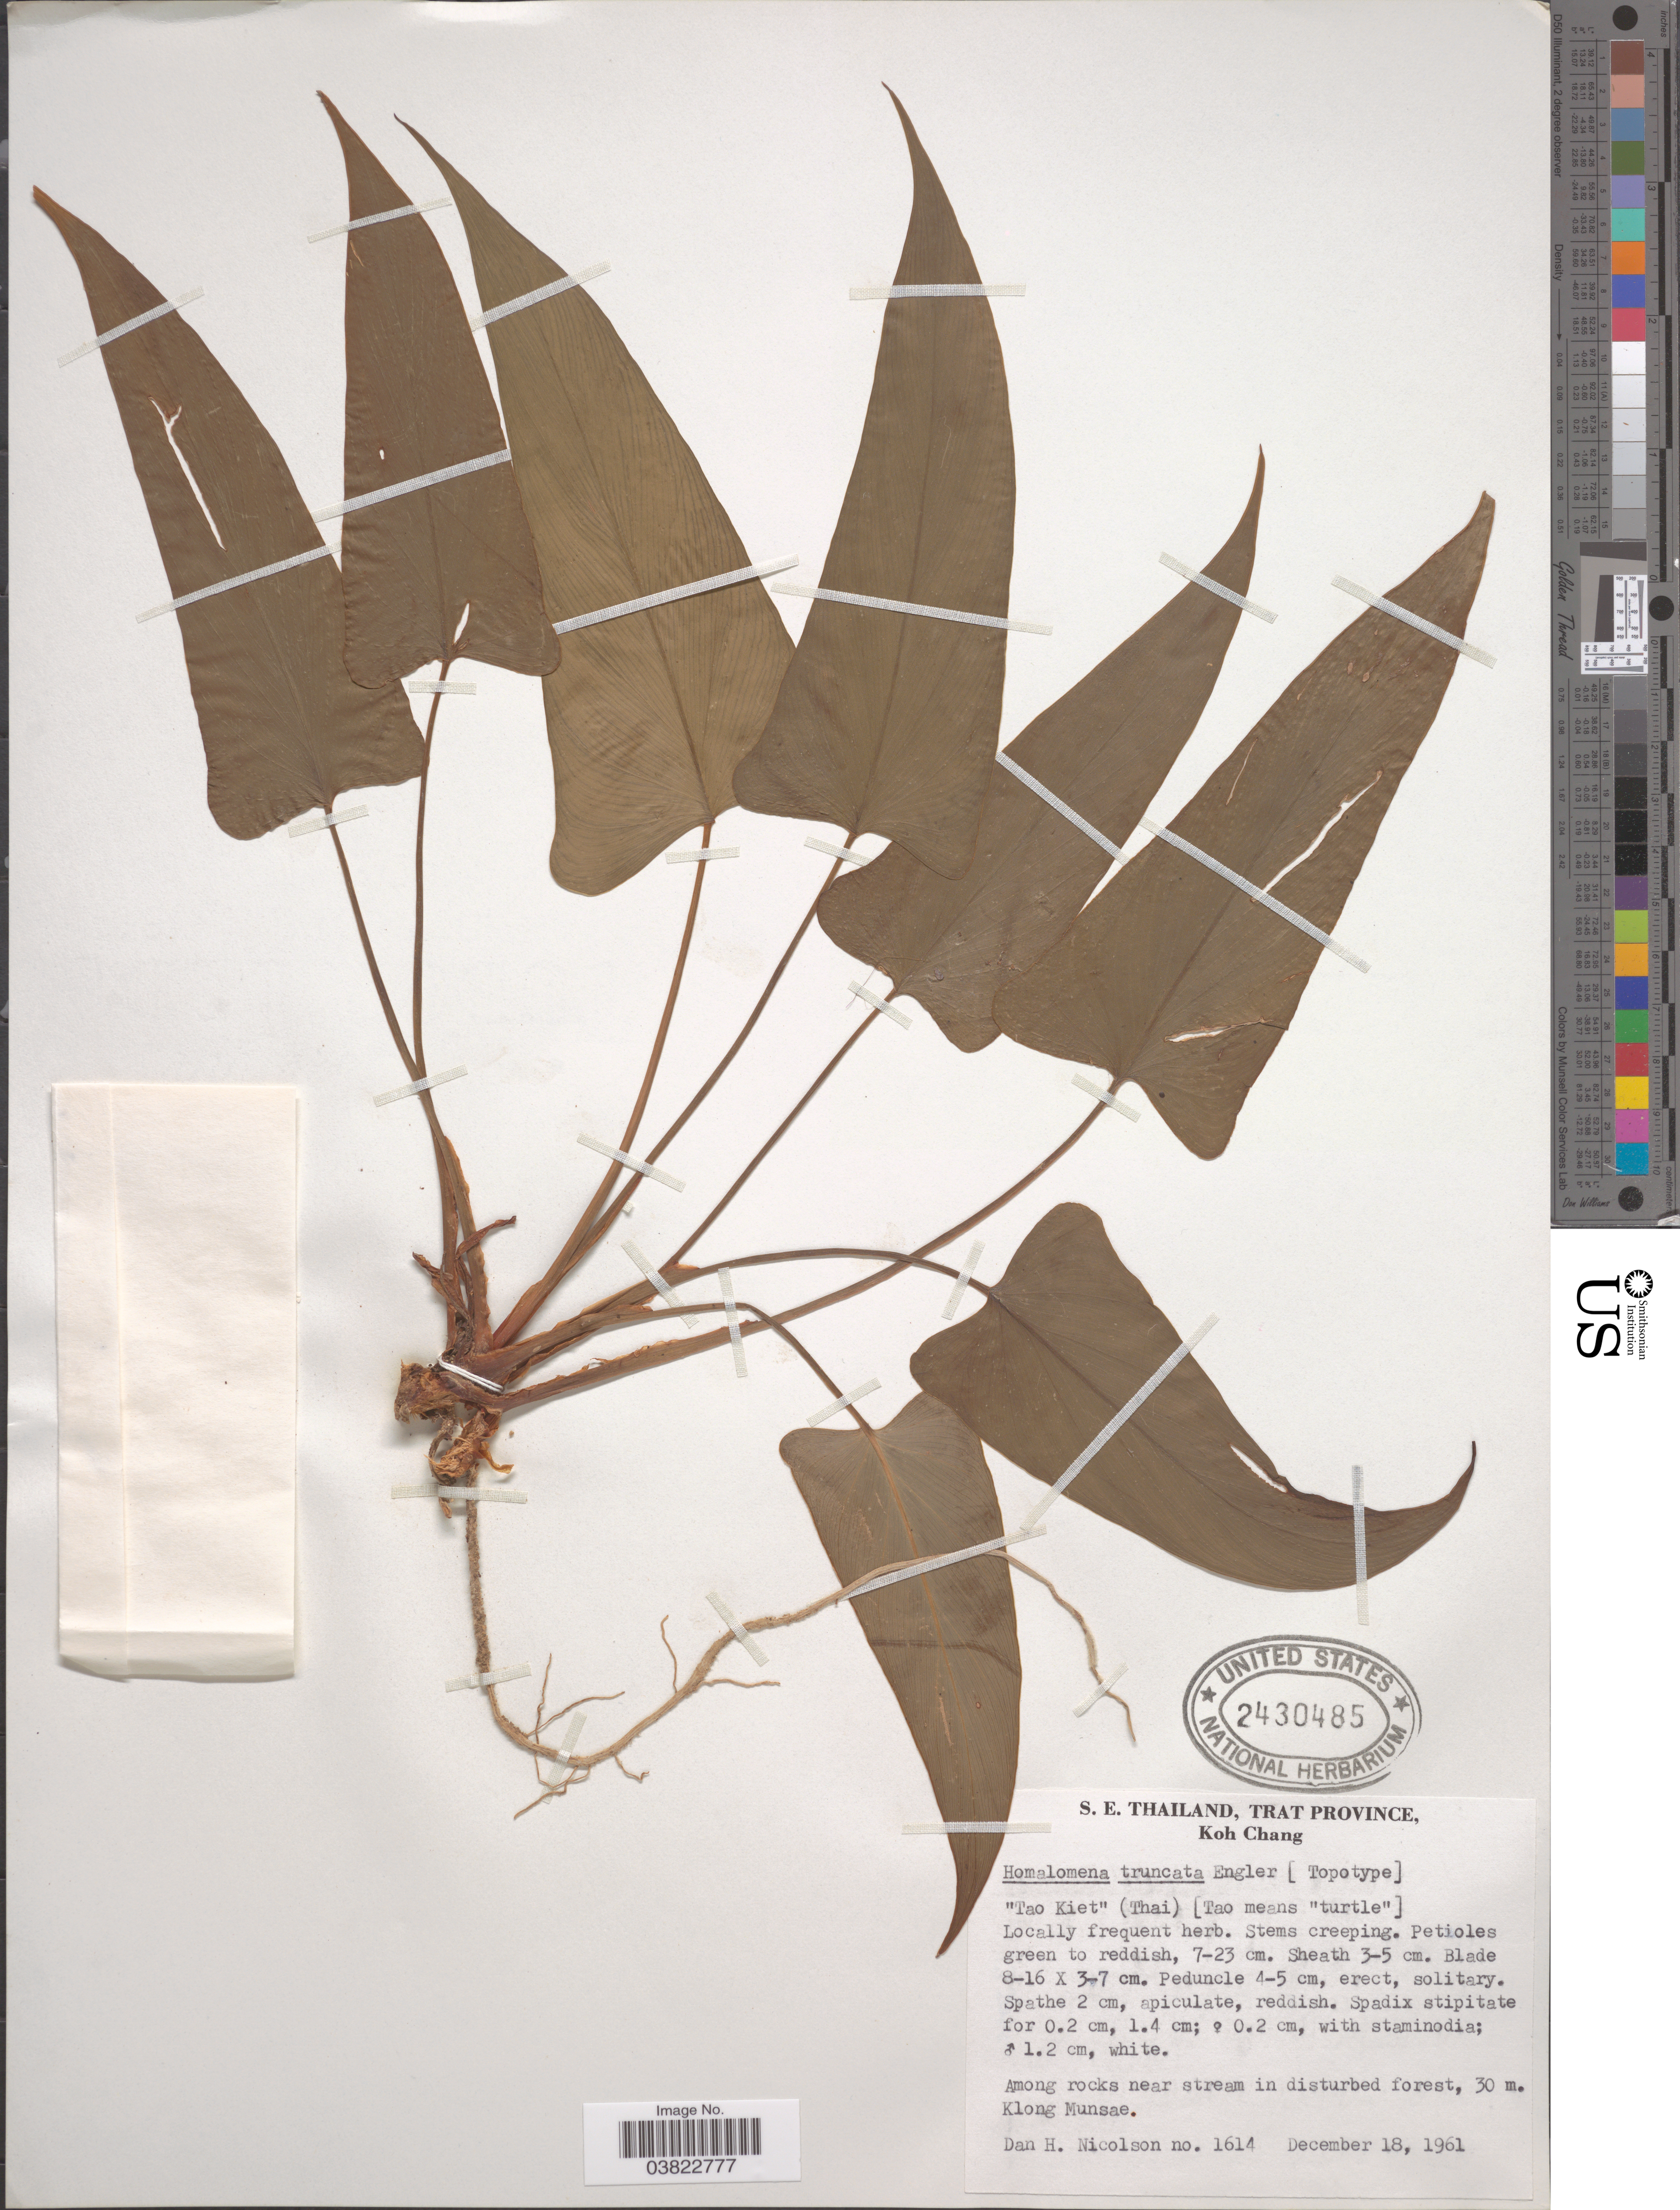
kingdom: Plantae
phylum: Tracheophyta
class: Liliopsida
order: Alismatales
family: Araceae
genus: Homalomena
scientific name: Homalomena truncata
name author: (Schott) Hook. f.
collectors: D. H. Nicolson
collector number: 1614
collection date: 1961-12-18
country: Thailand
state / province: Trat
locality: S. E. Thailand. Koh Chang. Among rocks near stream in disturbed forest, Klong Munsae.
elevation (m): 30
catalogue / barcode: US 2430485